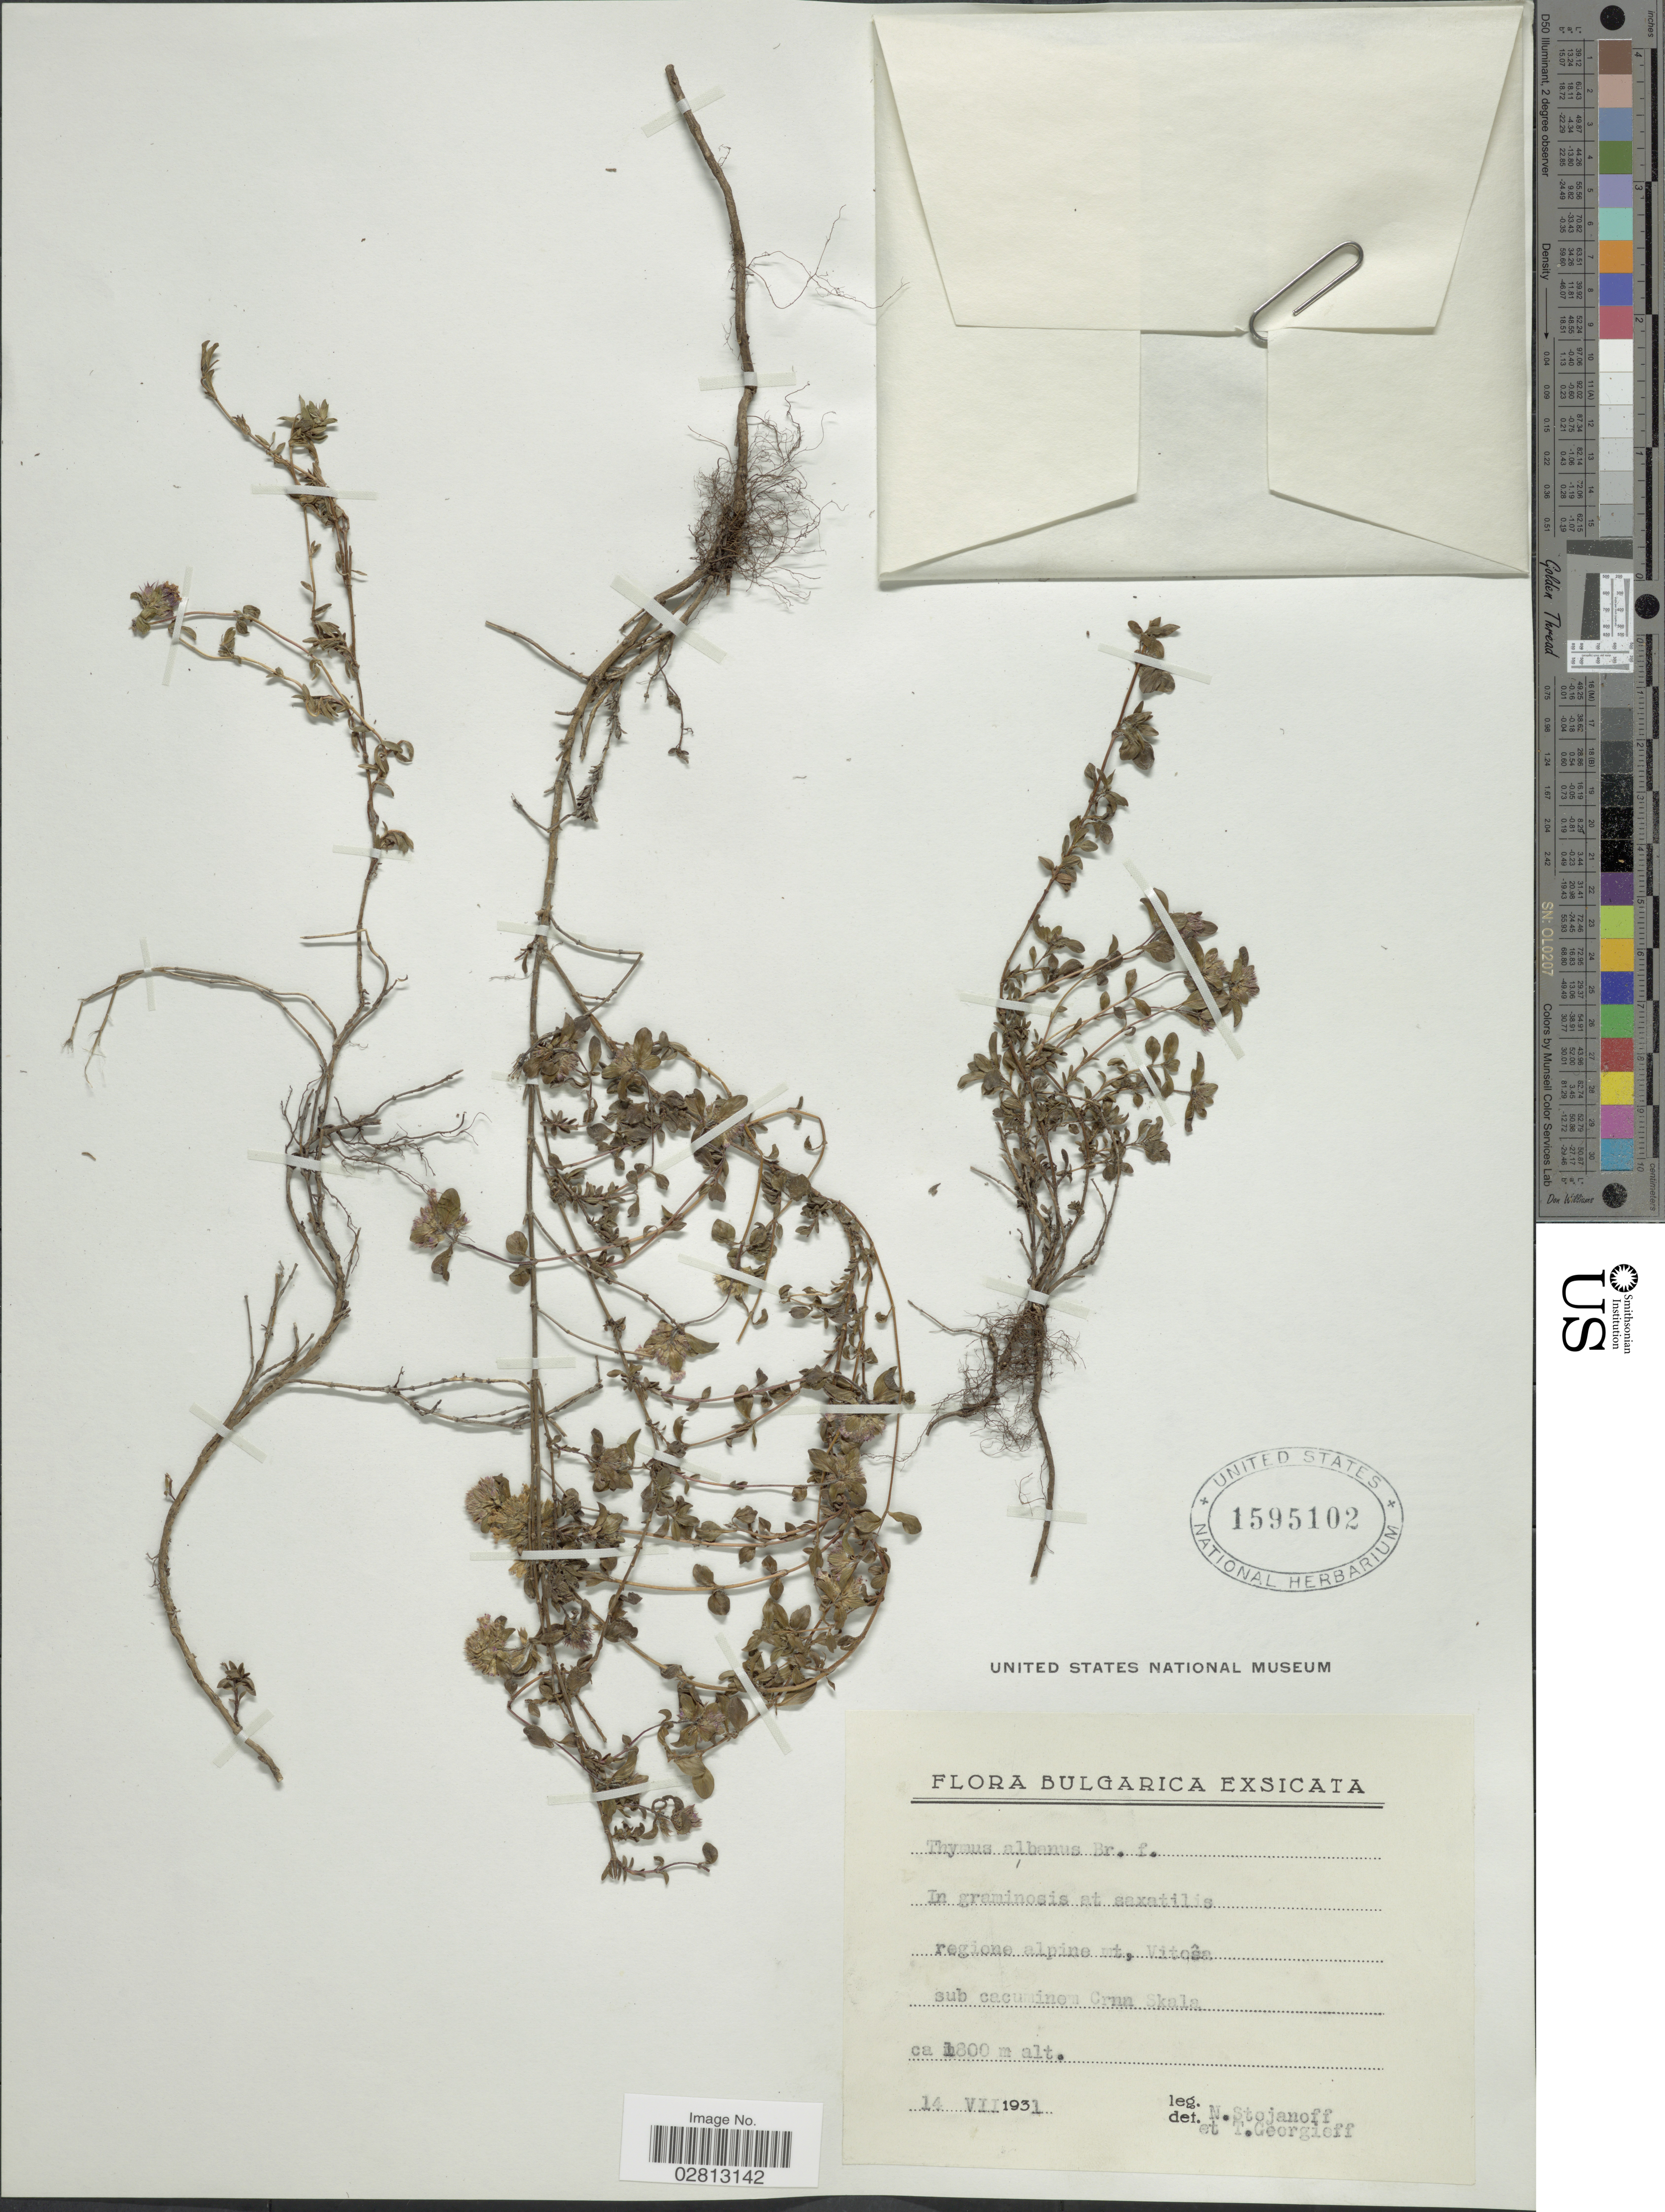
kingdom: Plantae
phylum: Tracheophyta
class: Magnoliopsida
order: Lamiales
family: Lamiaceae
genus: Thymus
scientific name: Thymus albanus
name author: Heinr. Braun ex Wettst.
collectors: N. Stojanoff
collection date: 1931-07-14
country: Bulgaria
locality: Regione alpine mt, Vitosa, sub cacuminem Crnn Skala.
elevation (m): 1800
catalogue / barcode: US 1595102